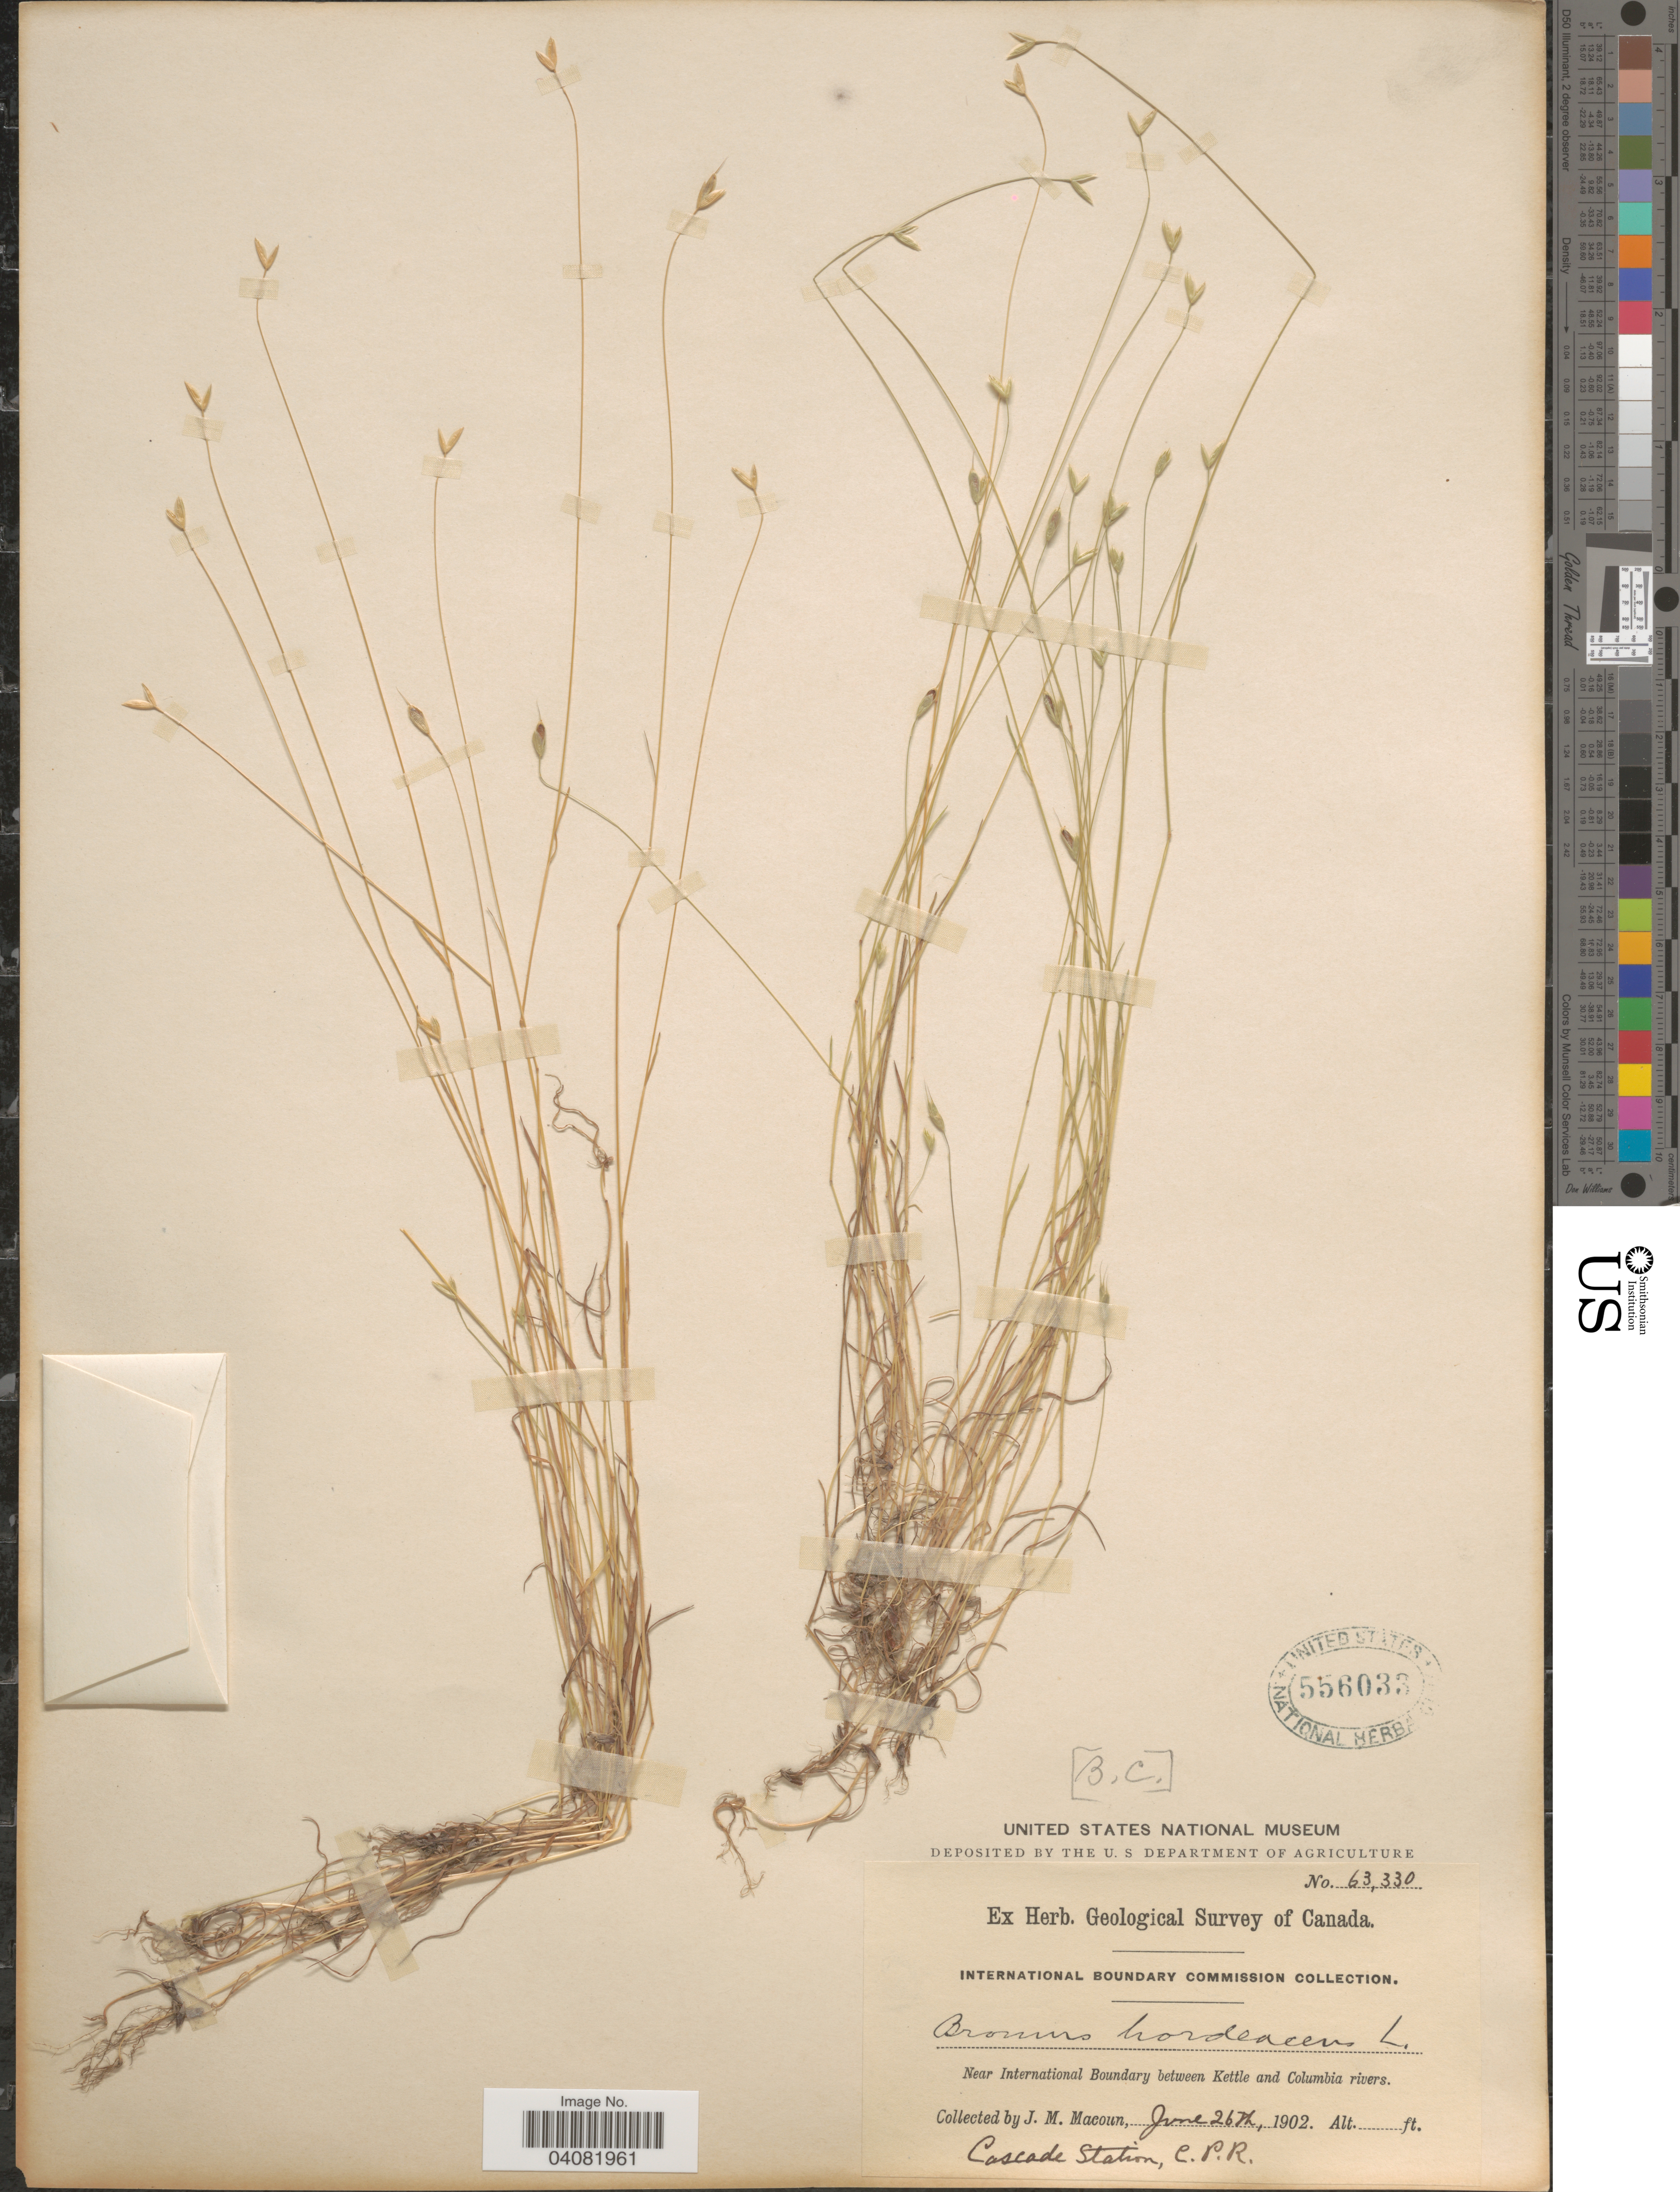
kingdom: Plantae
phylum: Tracheophyta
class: Liliopsida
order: Poales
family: Poaceae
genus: Bromus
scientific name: Bromus hordeaceus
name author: L.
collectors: J. M. Macoun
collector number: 63330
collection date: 1902-06-26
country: Canada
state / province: British Columbia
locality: Herb. Geological Survey of Canada. Near International Boundary between Kettle and Columbia rivers. Cascade Station, C. P. R.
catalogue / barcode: US 556033